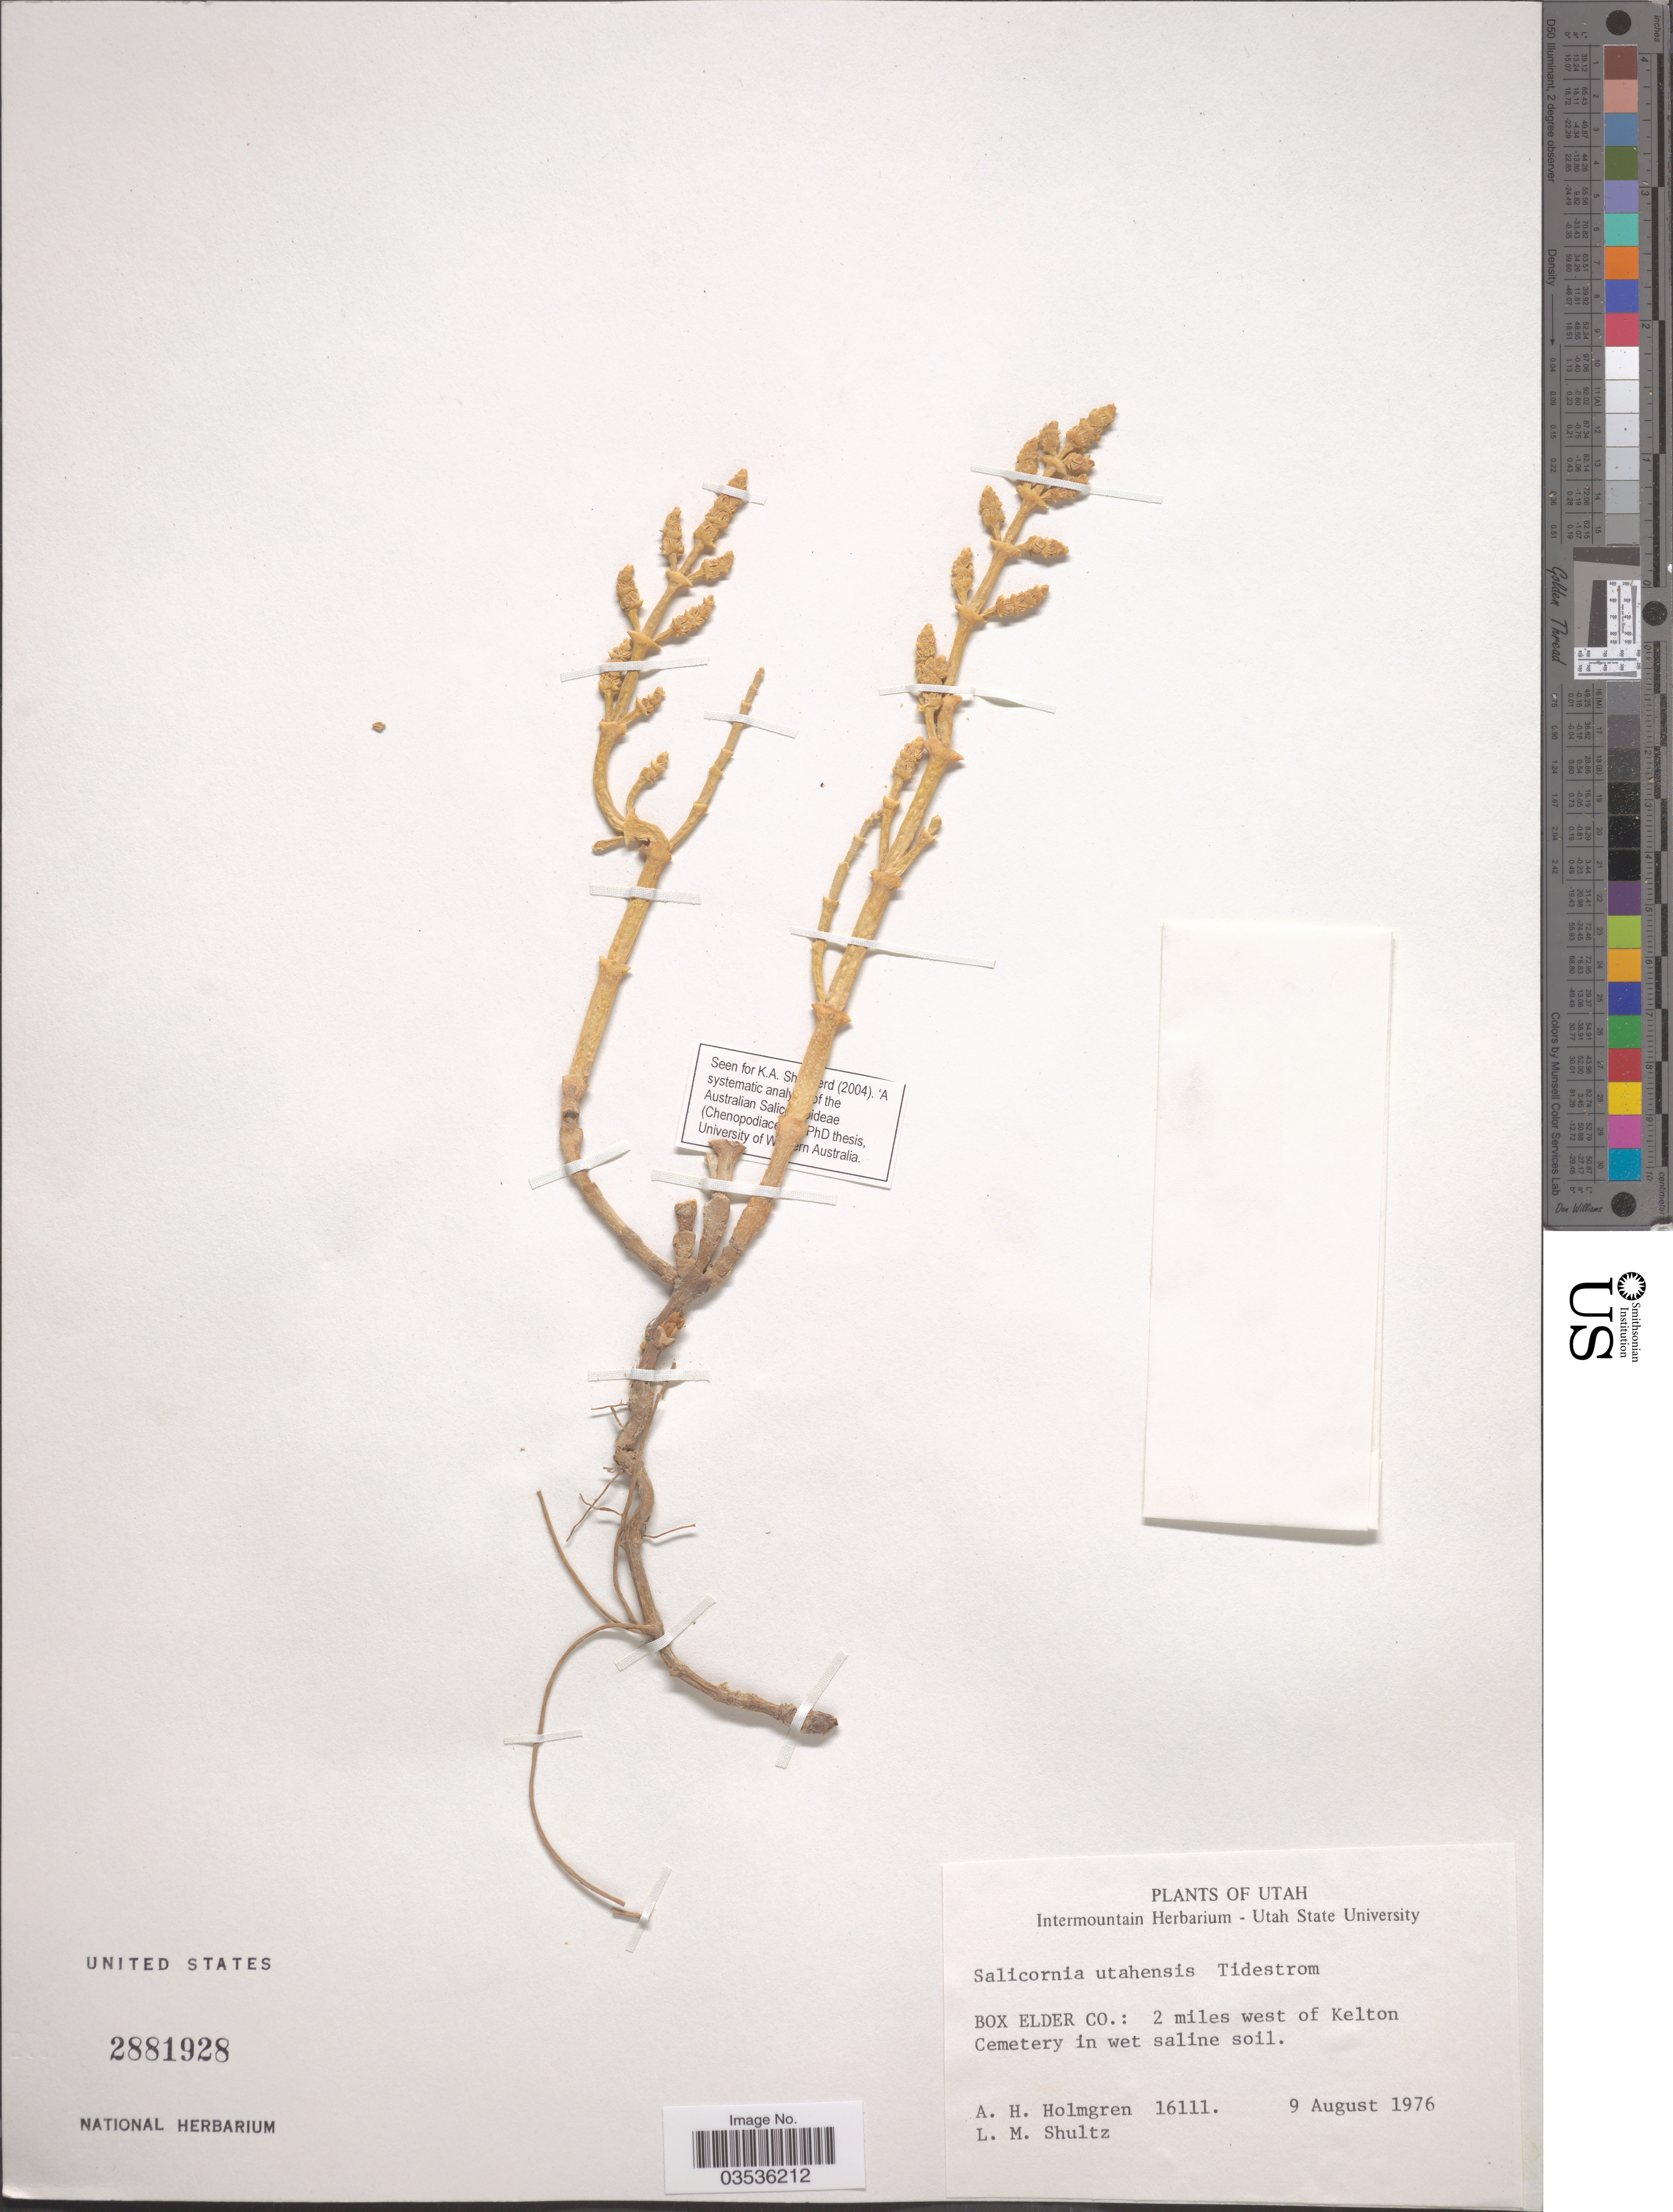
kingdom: Plantae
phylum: Tracheophyta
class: Magnoliopsida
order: Caryophyllales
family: Amaranthaceae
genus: Salicornia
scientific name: Salicornia utahensis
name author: Tidestr.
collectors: A. H. Holmgren & L. Shultz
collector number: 16111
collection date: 1976-08-09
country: United States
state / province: Utah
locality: Box Elder Co.: 2 miles west of Kelton Cemetery.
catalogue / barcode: US 2881928